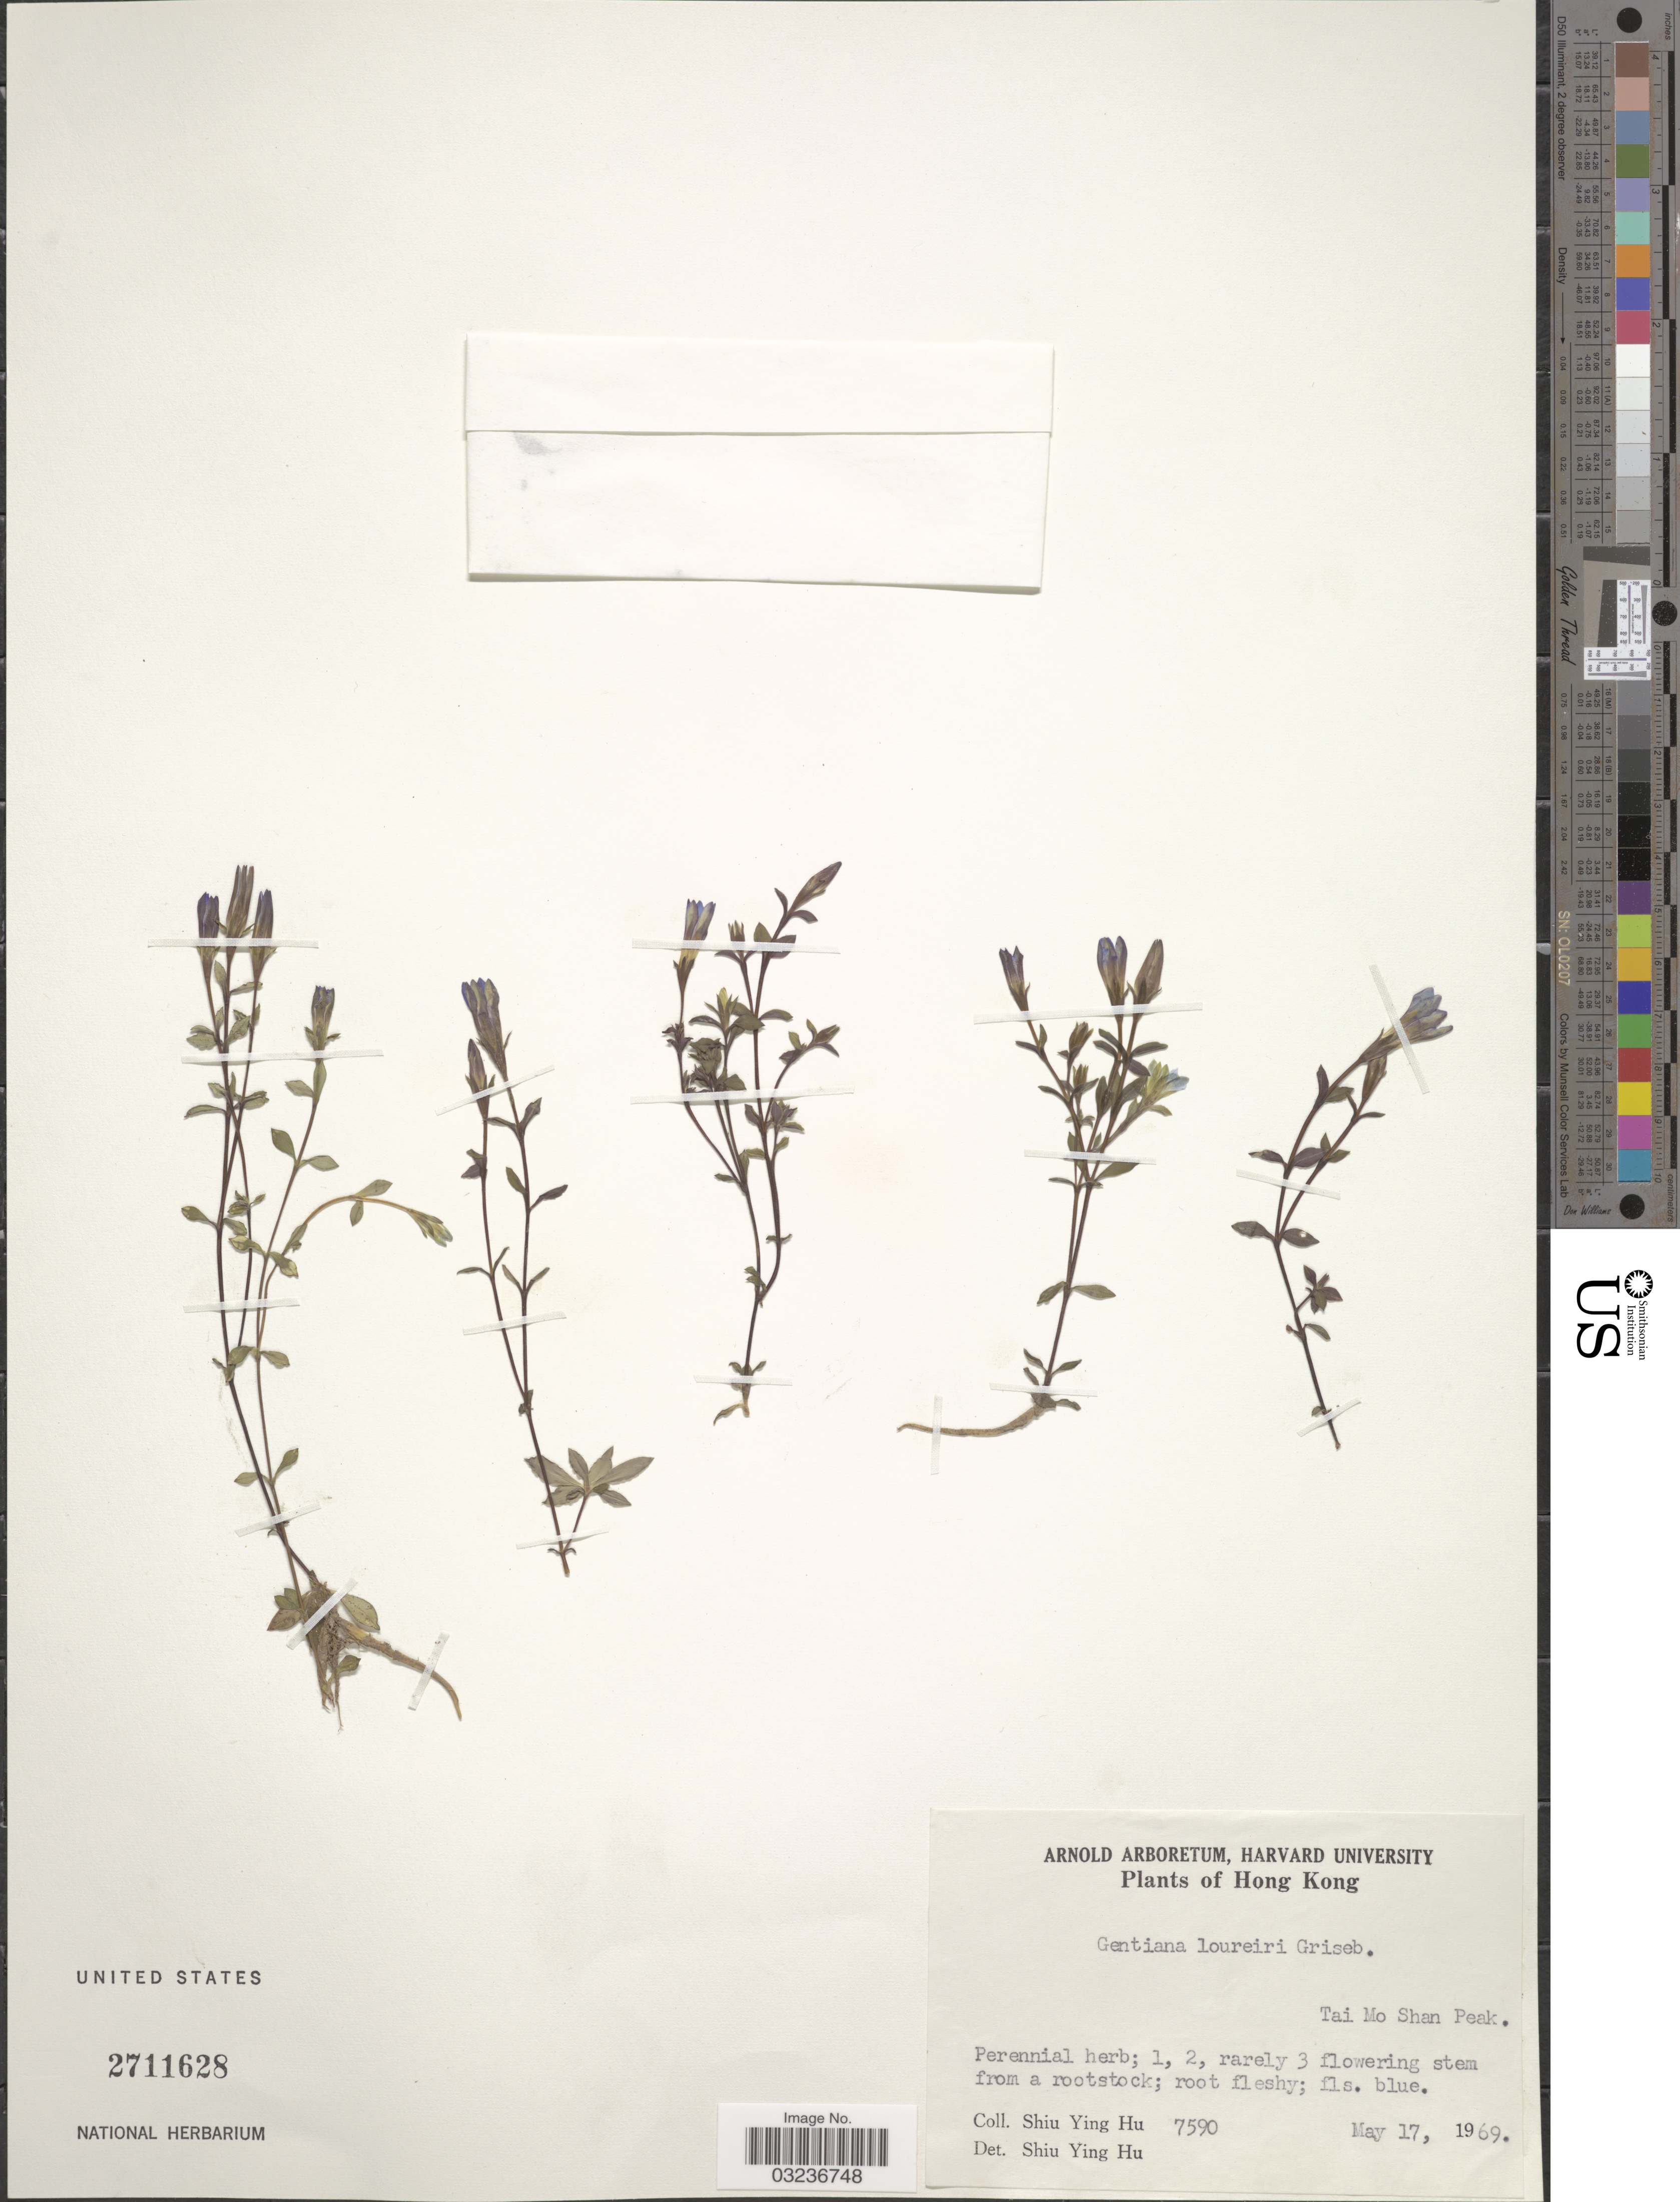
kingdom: Plantae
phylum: Tracheophyta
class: Magnoliopsida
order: Gentianales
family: Gentianaceae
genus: Gentiana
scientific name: Gentiana loureiroi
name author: (G. Don) Griseb.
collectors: S. Y. Hu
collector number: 7590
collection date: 1969-05-17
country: China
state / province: Hong Kong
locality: Tai Mo Shan Peak.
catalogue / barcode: US 2711628